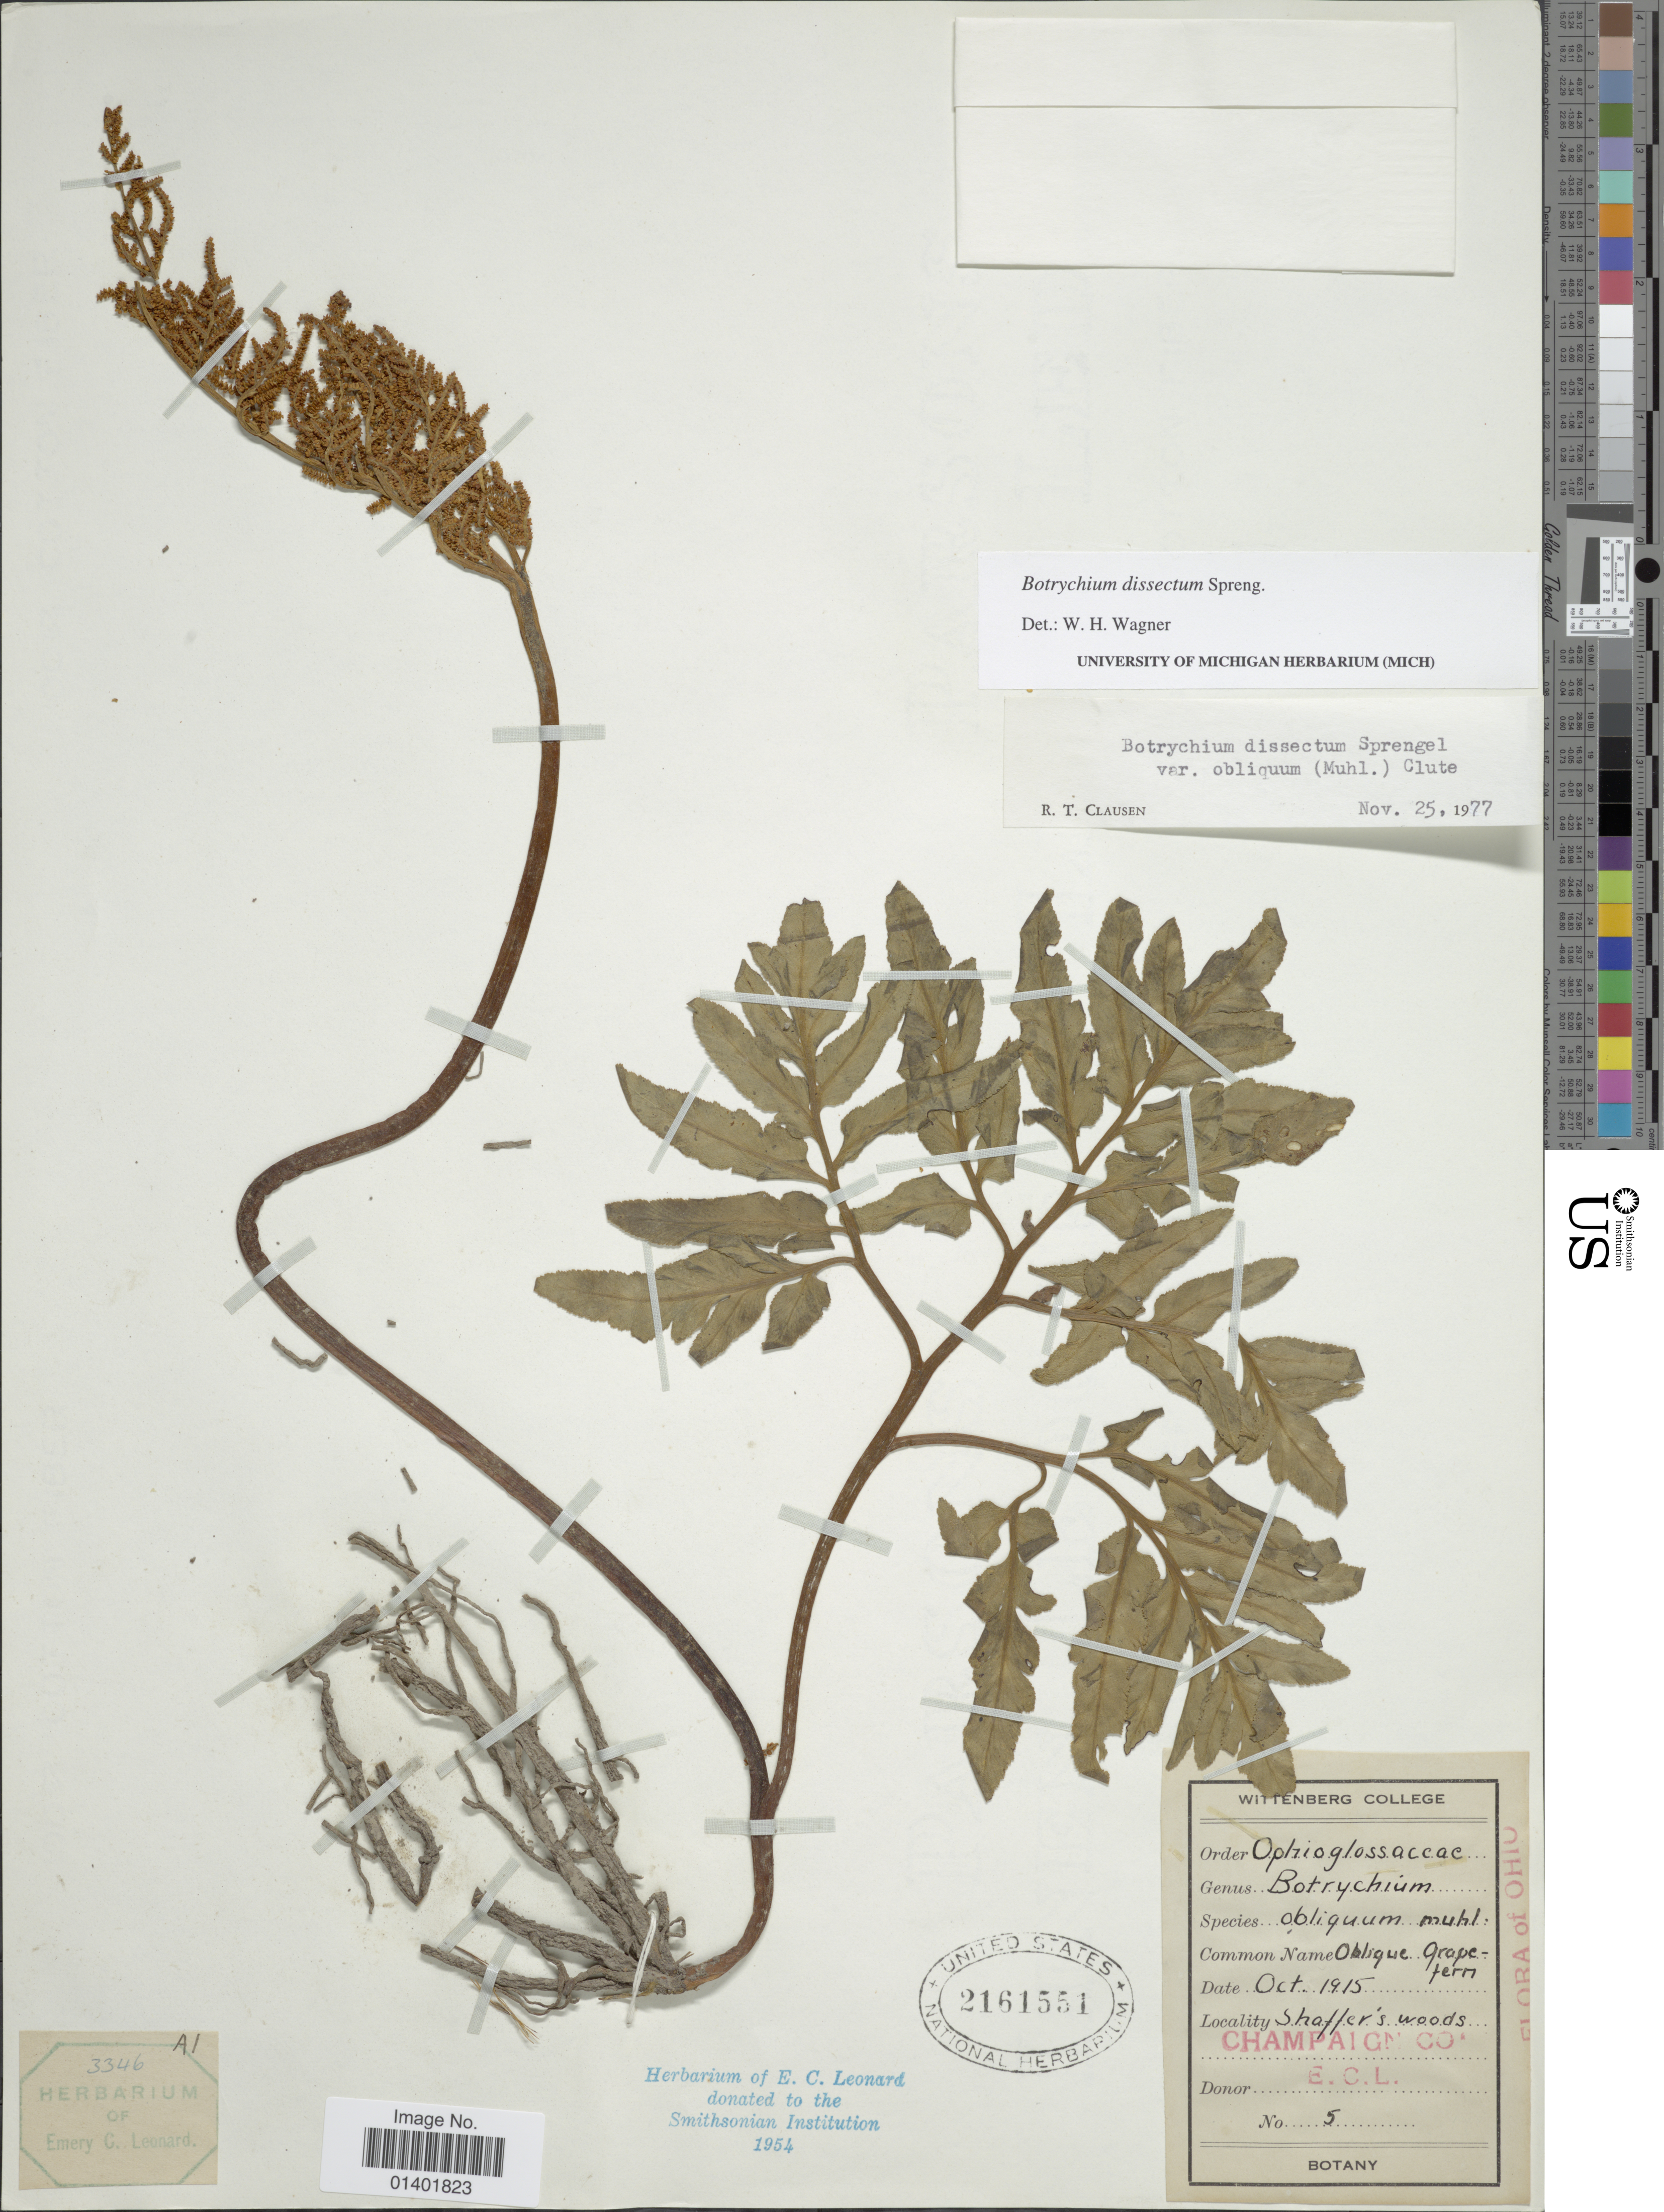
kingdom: Plantae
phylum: Tracheophyta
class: Polypodiopsida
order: Ophioglossales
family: Ophioglossaceae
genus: Botrychium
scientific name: Botrychium dissectum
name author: Spreng.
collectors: E. C. Leonard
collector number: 5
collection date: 1915-10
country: United States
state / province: Ohio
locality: Shaffers's woods, Champaign Co.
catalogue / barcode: US 2161551